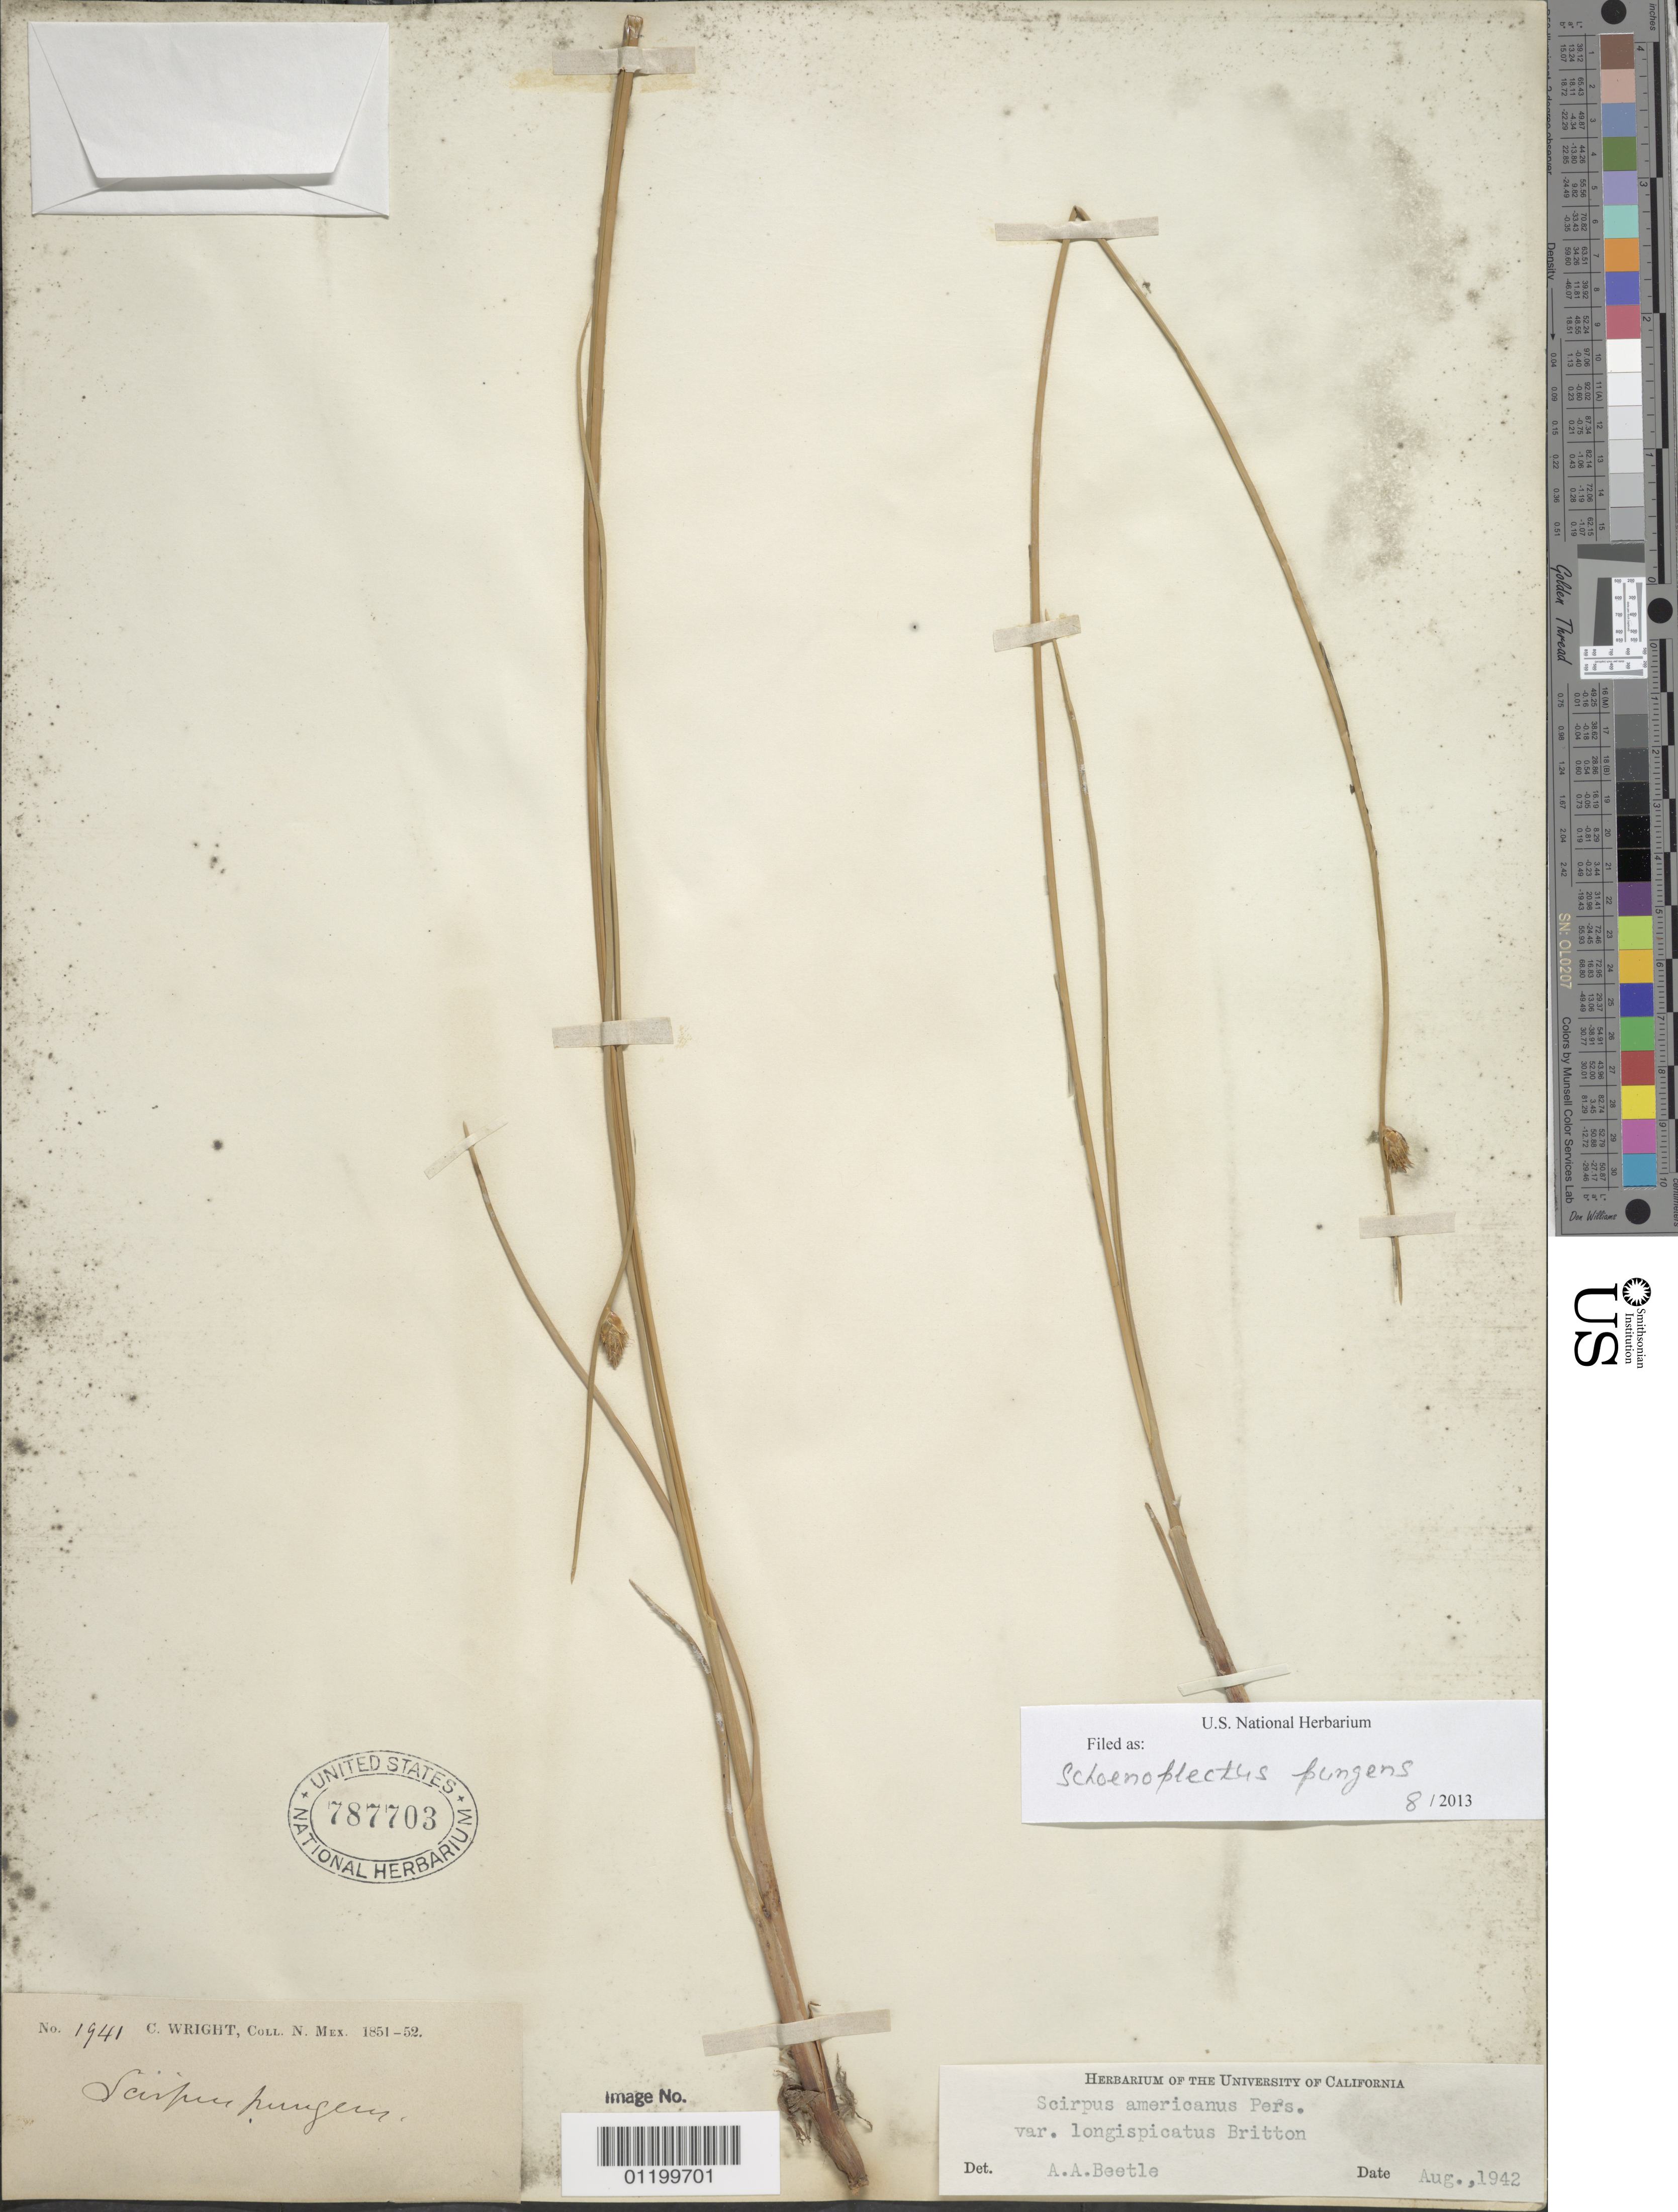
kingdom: Plantae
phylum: Tracheophyta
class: Liliopsida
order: Poales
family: Cyperaceae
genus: Schoenoplectus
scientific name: Schoenoplectus pungens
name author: (Vahl) Palla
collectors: C. Wright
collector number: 1941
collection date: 1851/1852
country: United States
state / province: New Mexico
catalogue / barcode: US 787703